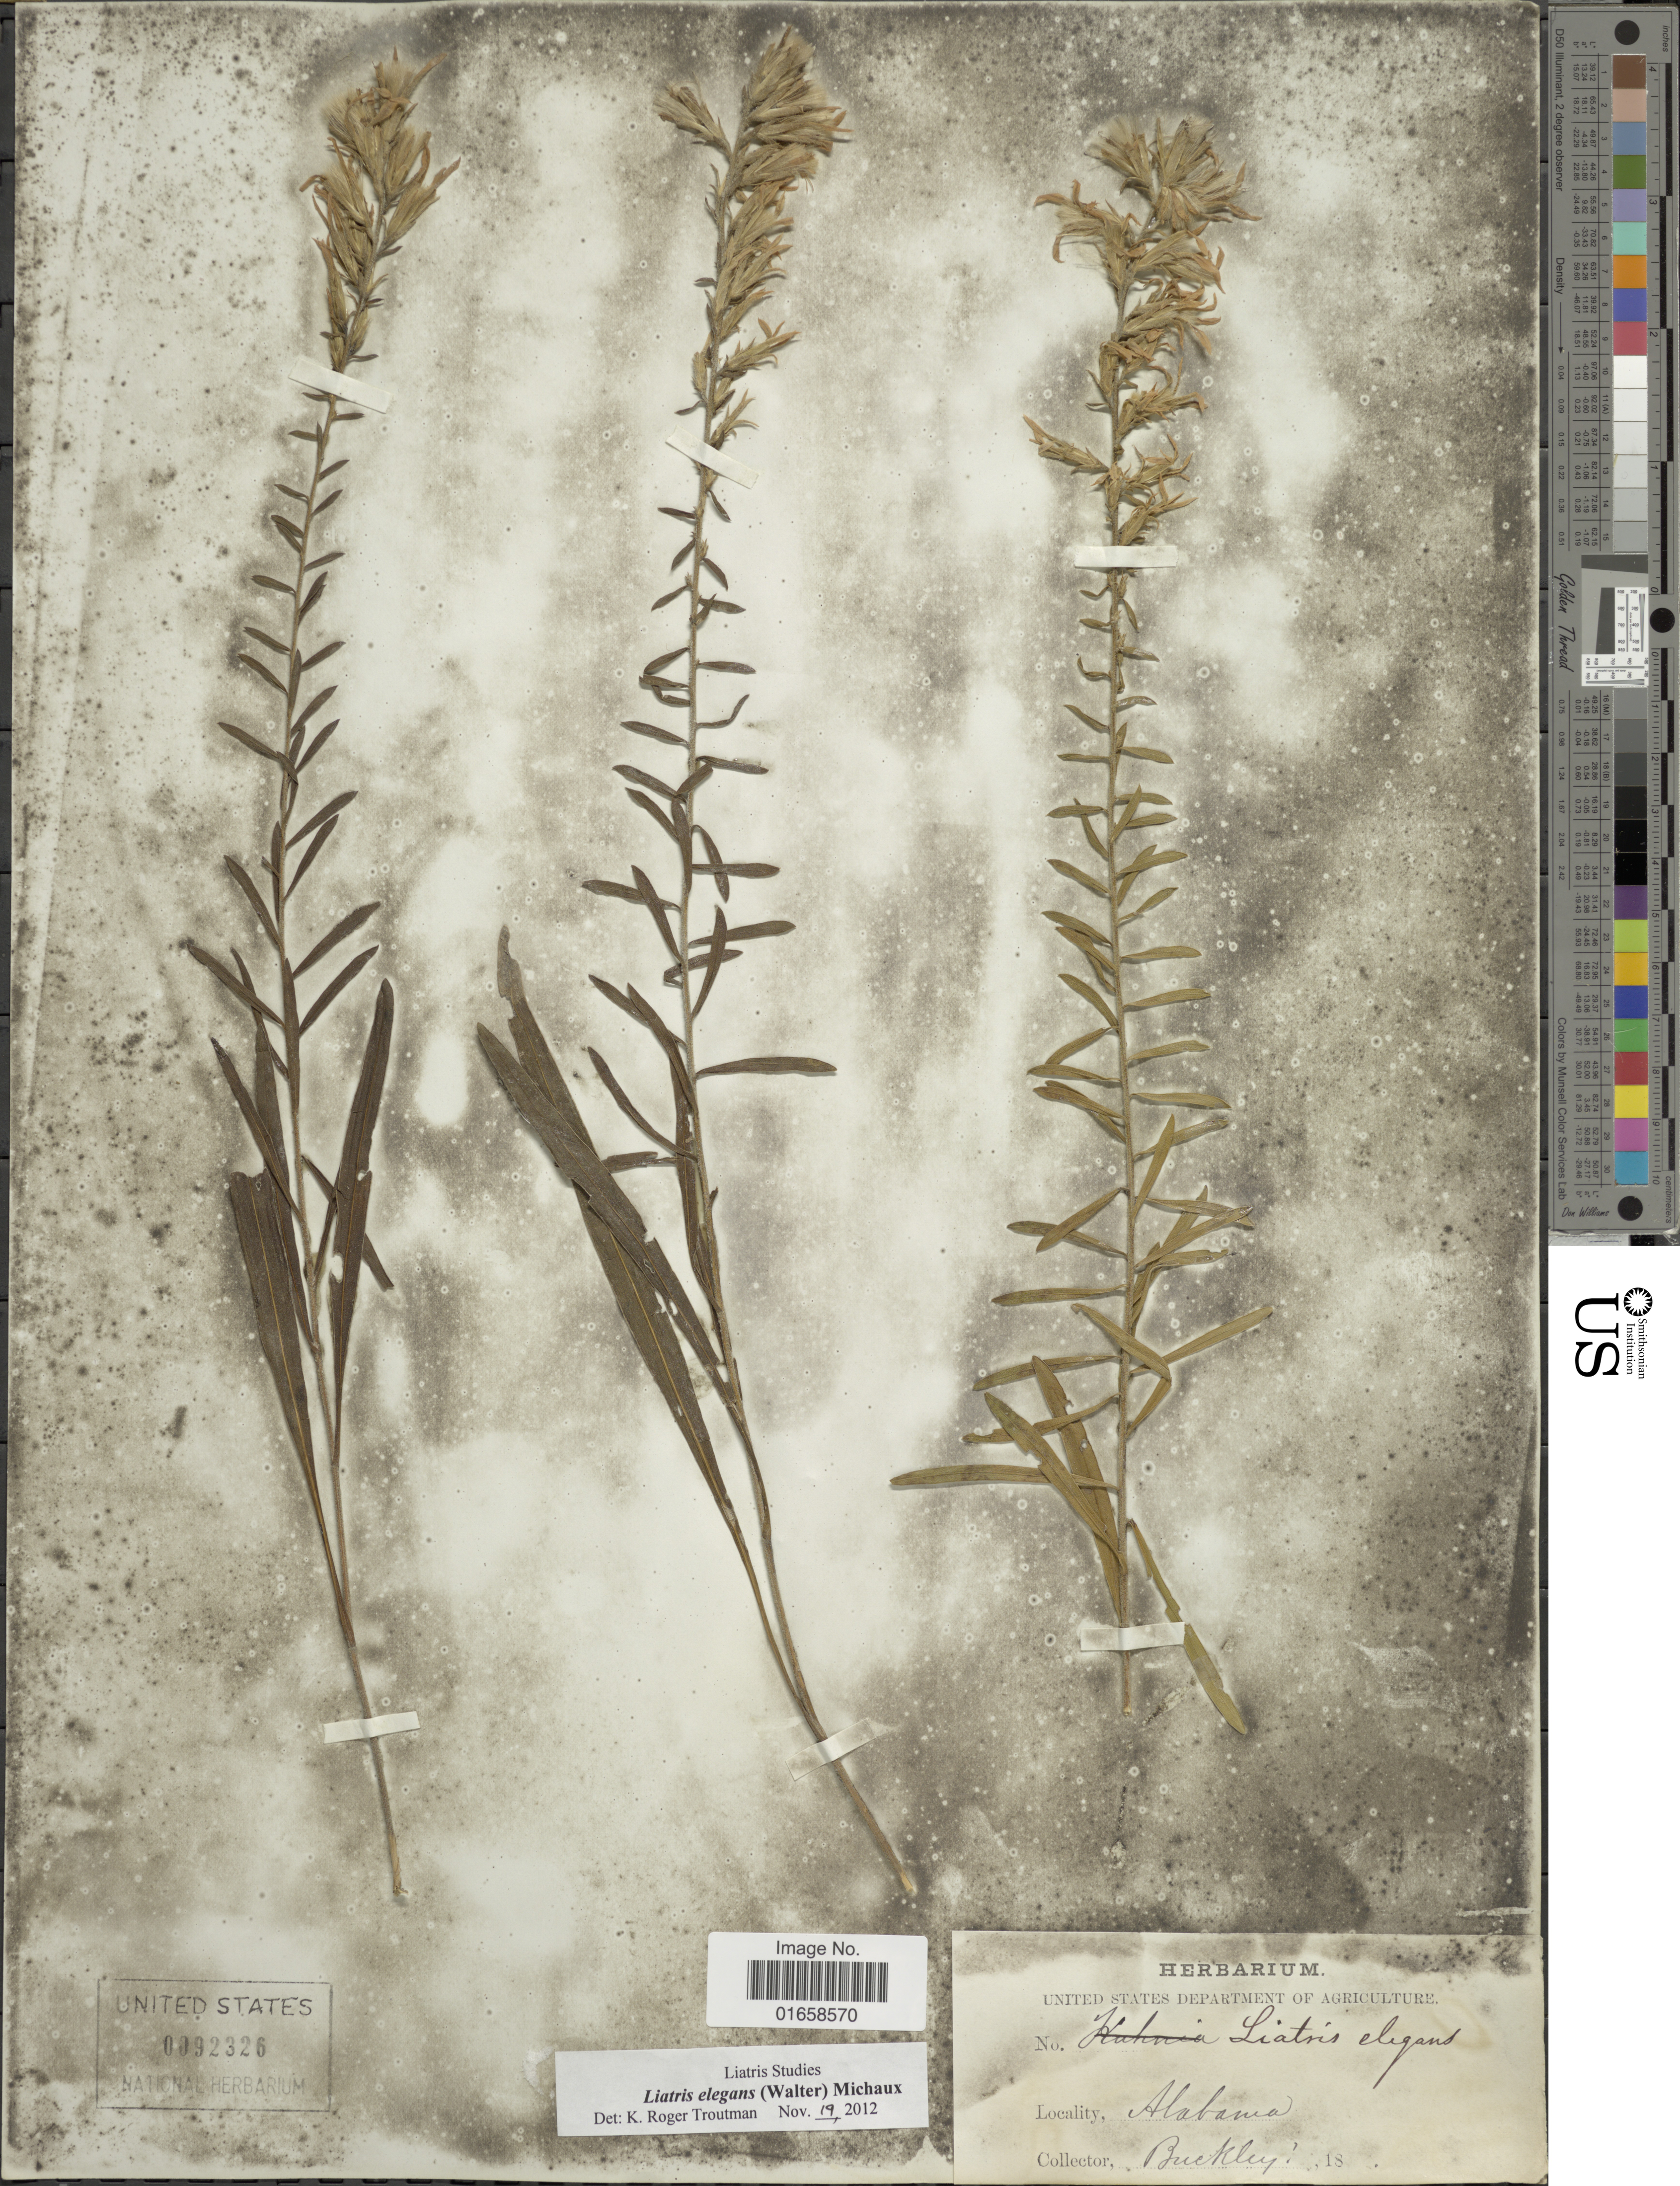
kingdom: Plantae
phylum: Tracheophyta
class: Magnoliopsida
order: Asterales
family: Asteraceae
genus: Liatris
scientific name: Liatris elegans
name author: (Walter) Michx.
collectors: -- Buckley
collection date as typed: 18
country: United States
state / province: Alabama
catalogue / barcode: US 92326